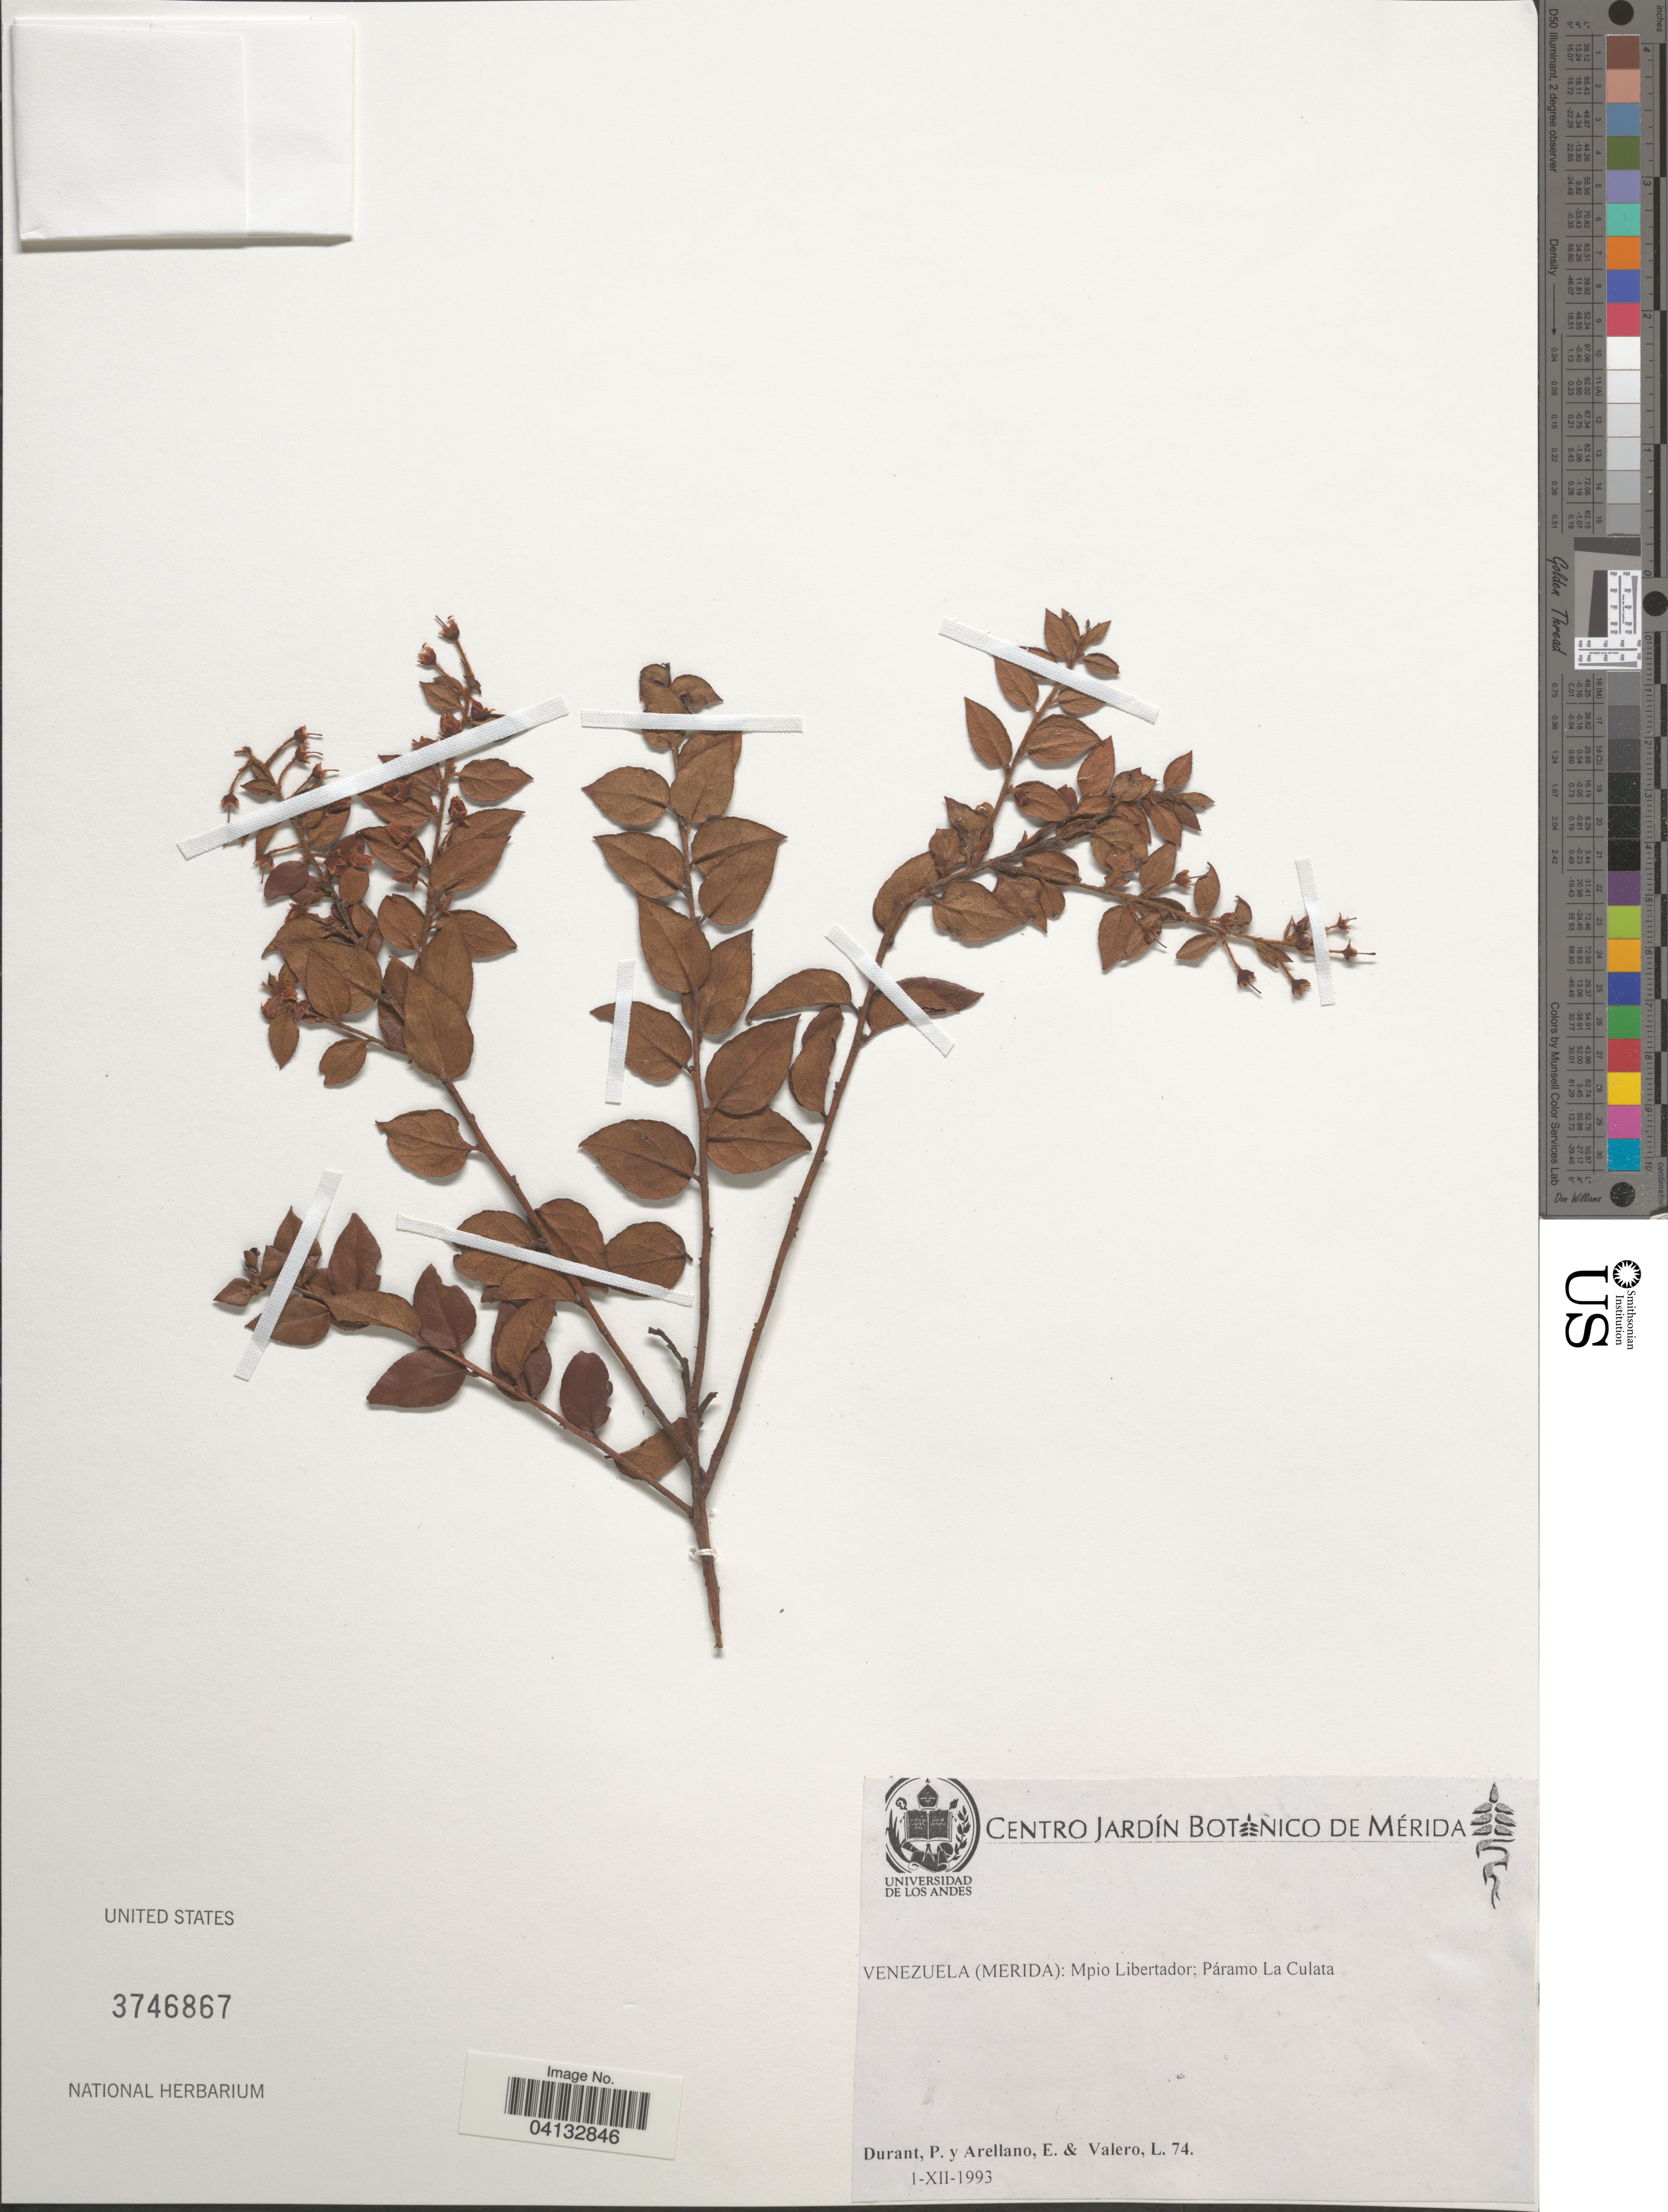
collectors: P. Durant, E. Arellano & L. Valero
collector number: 74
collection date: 1993-12-01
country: Venezuela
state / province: Merida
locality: Mpio. Libertador; Páramo La Culata.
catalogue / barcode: US 3746867